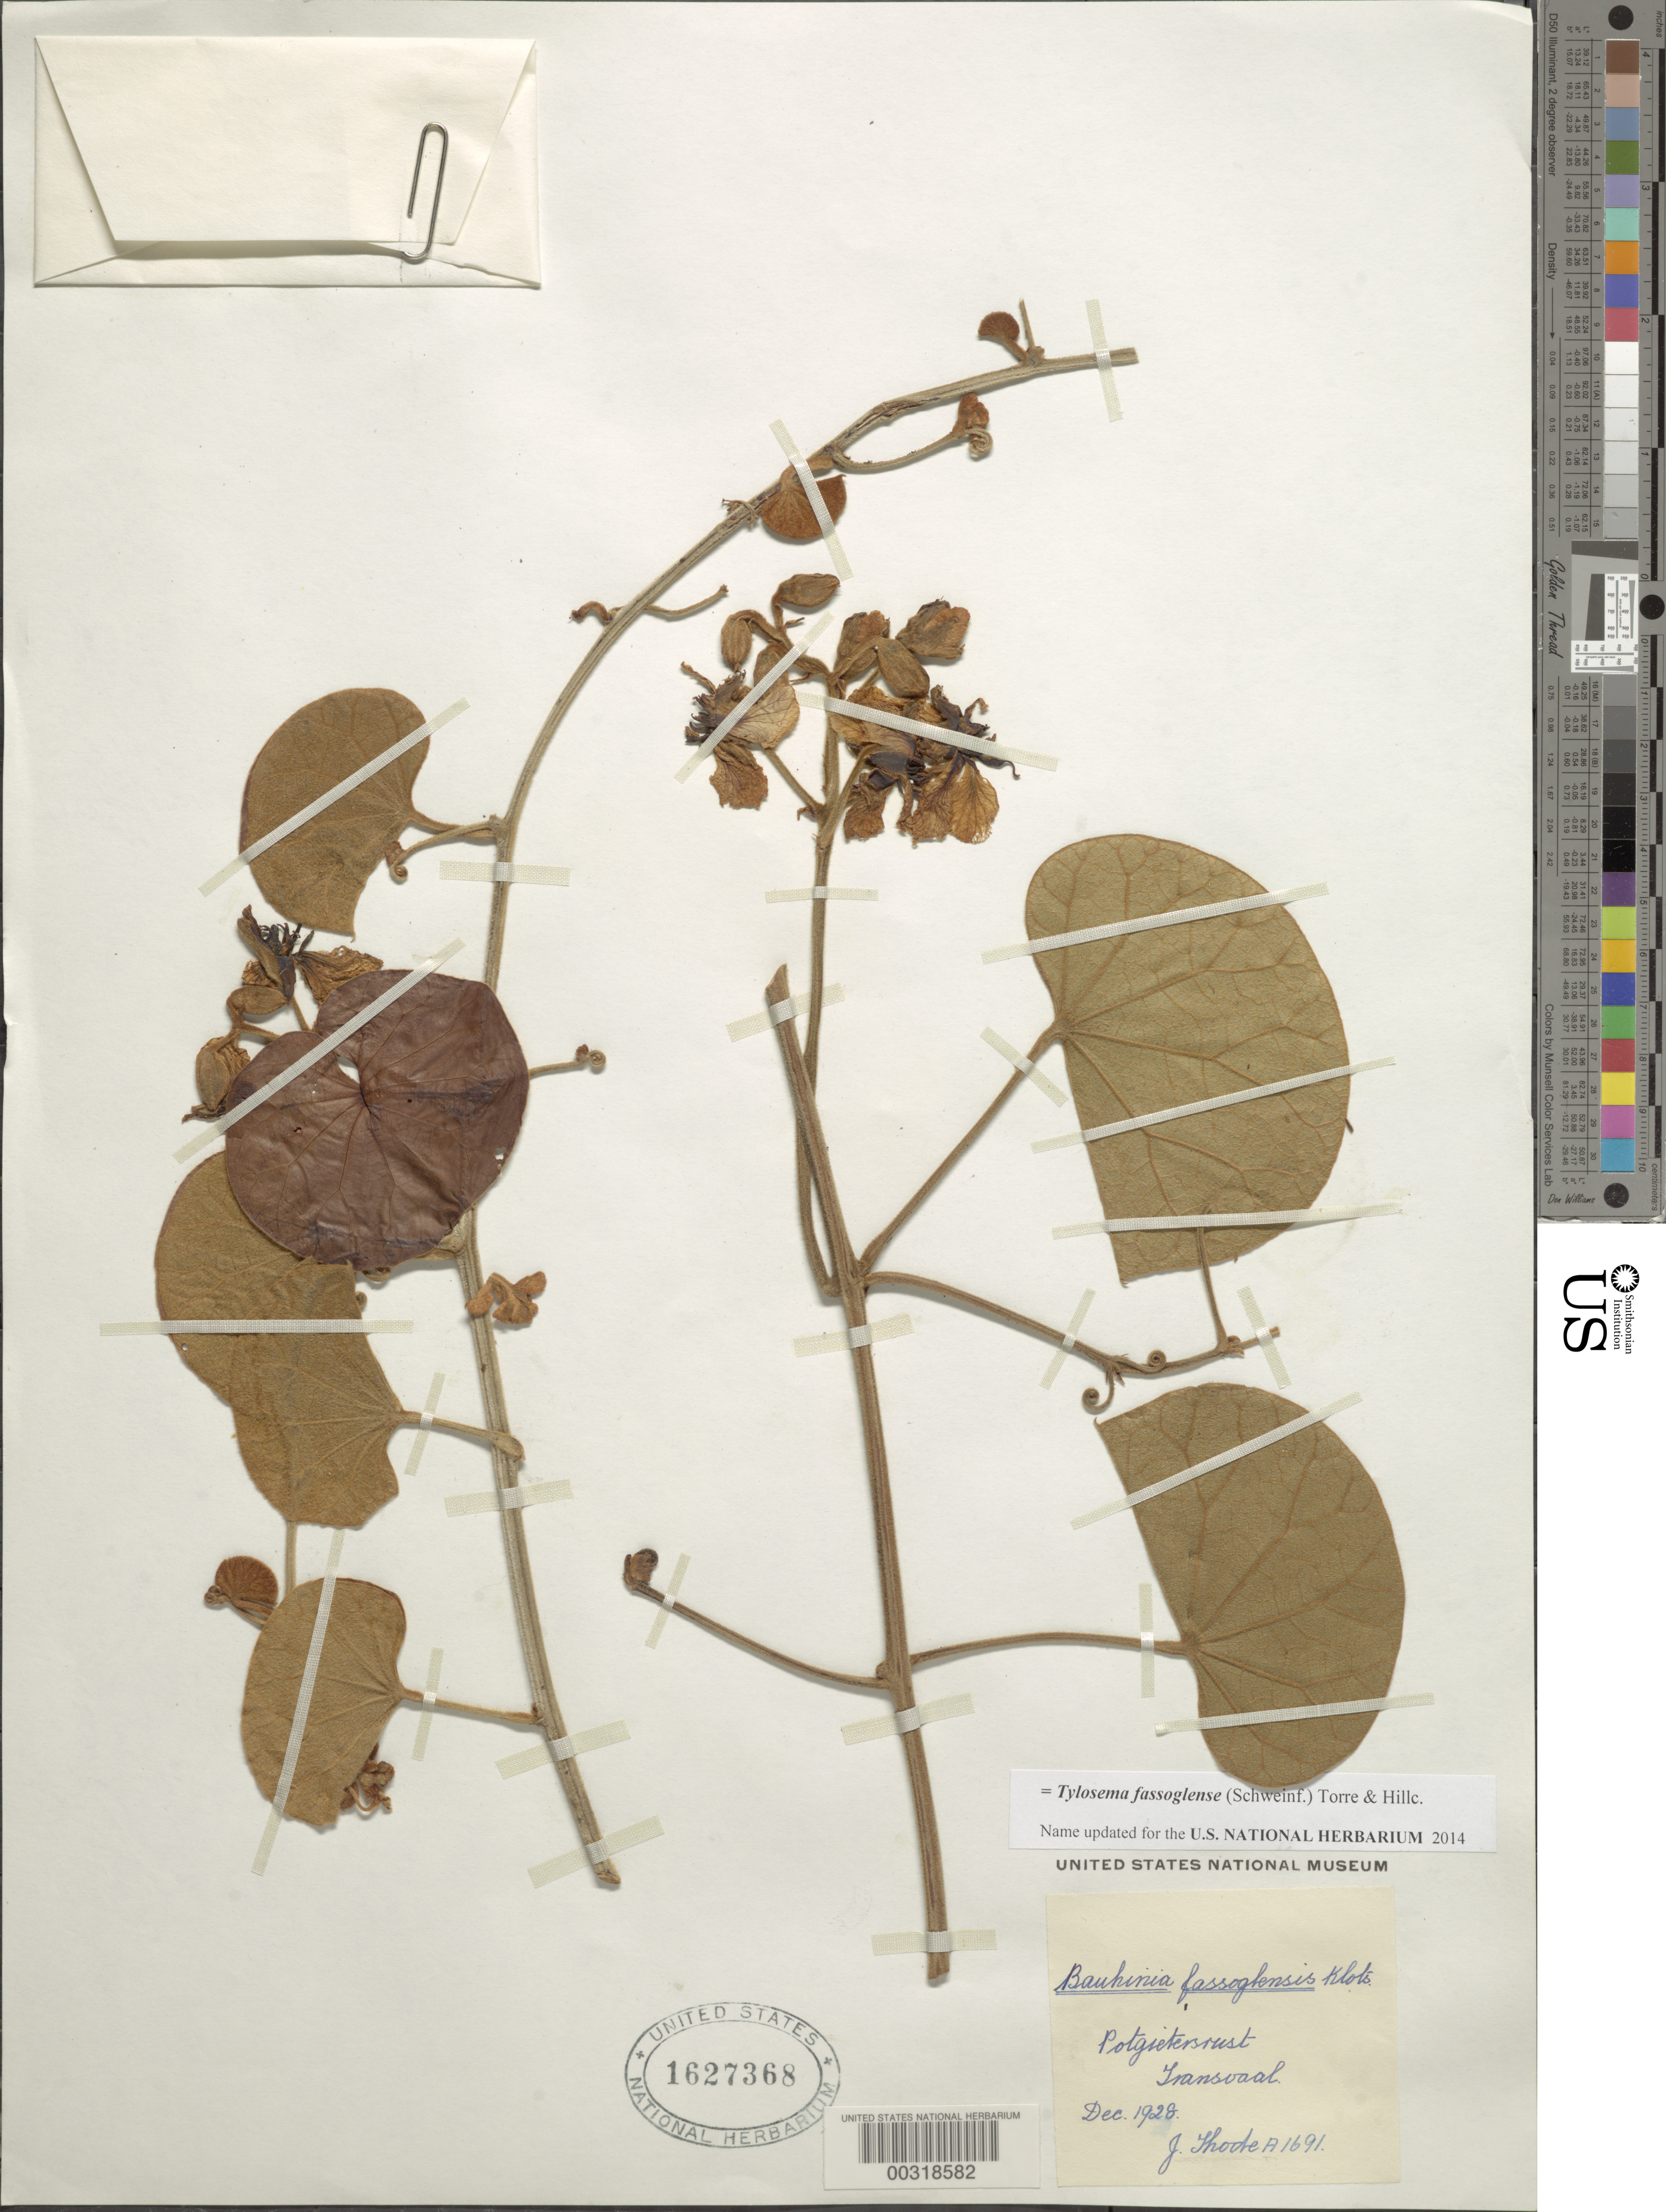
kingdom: Plantae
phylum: Tracheophyta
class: Magnoliopsida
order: Fabales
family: Fabaceae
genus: Tylosema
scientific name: Tylosema fassoglense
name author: (Kotschy ex Schweinf.) Torre & Hillc.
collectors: J. Thode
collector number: A1691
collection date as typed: Dec 1928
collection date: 1928-12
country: South Africa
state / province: Limpopo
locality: Potgietebrust. Transvaal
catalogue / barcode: US 1627368